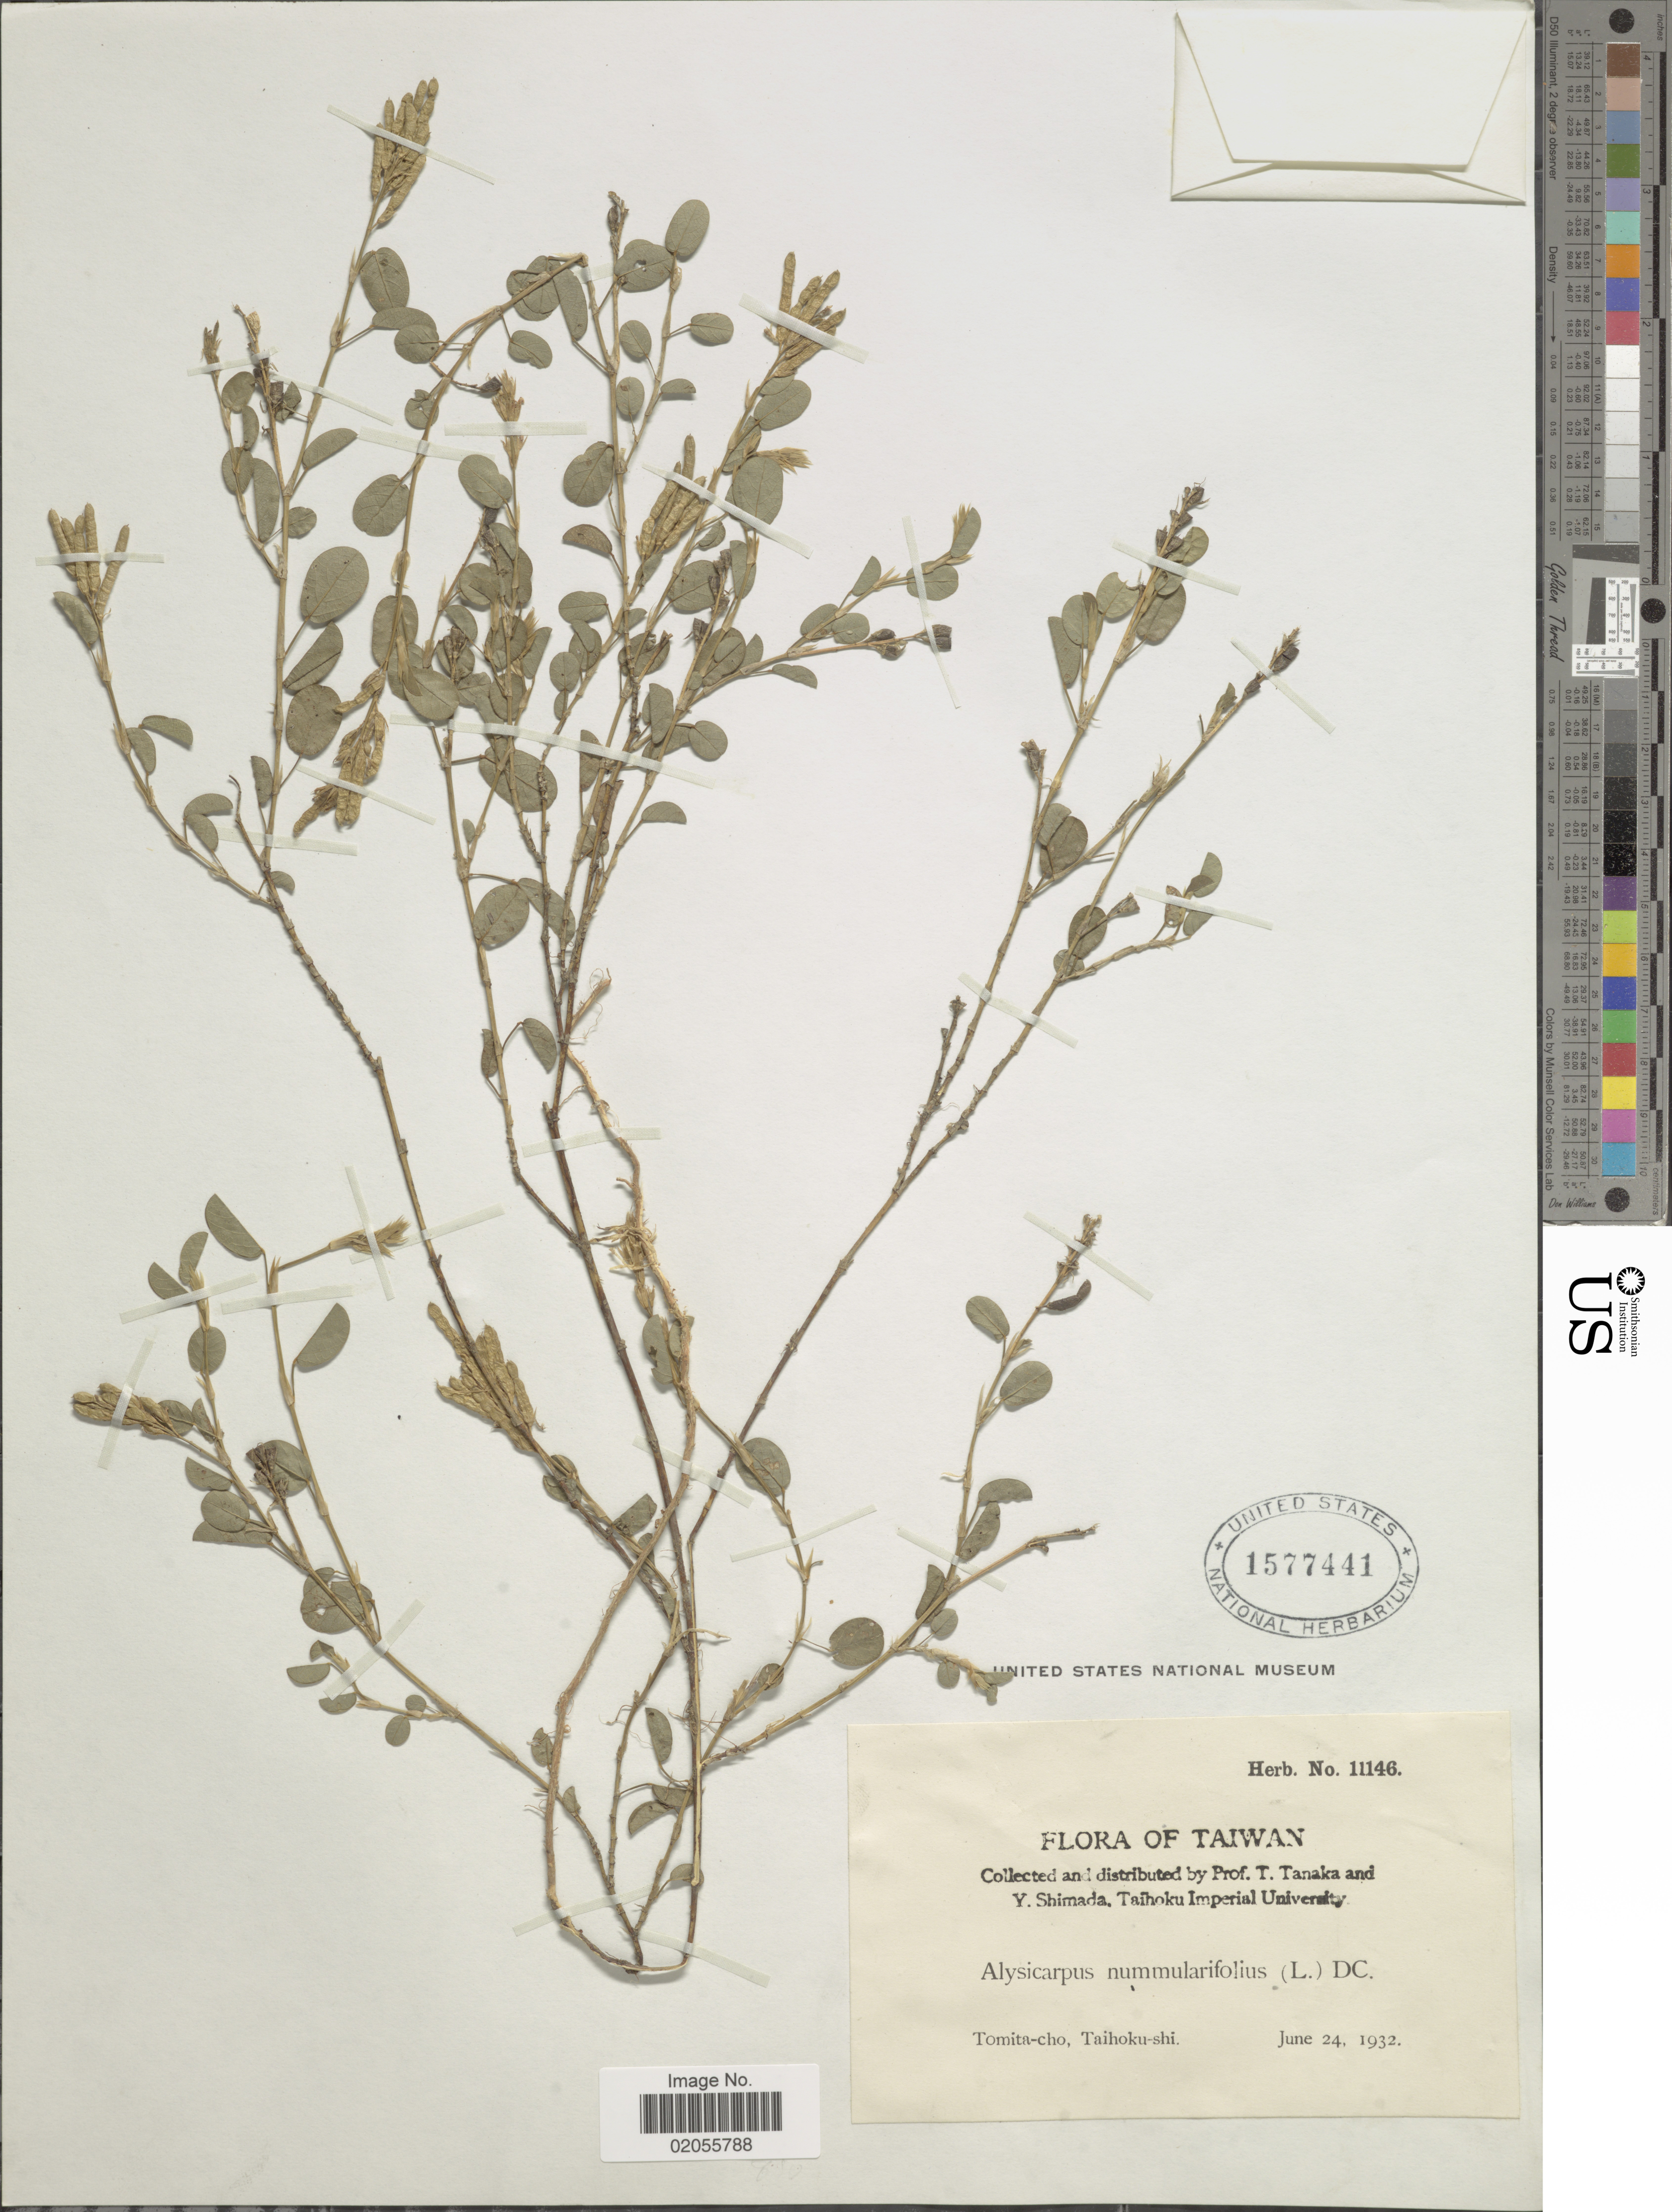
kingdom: Plantae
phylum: Tracheophyta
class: Magnoliopsida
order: Fabales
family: Fabaceae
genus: Alysicarpus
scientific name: Alysicarpus vaginalis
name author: (L.) DC.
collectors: T. Tanaka & Y. Shimada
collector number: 11146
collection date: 1932-06-24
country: Taiwan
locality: Tomita-cho, Taihoku-shi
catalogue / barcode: US 1577441